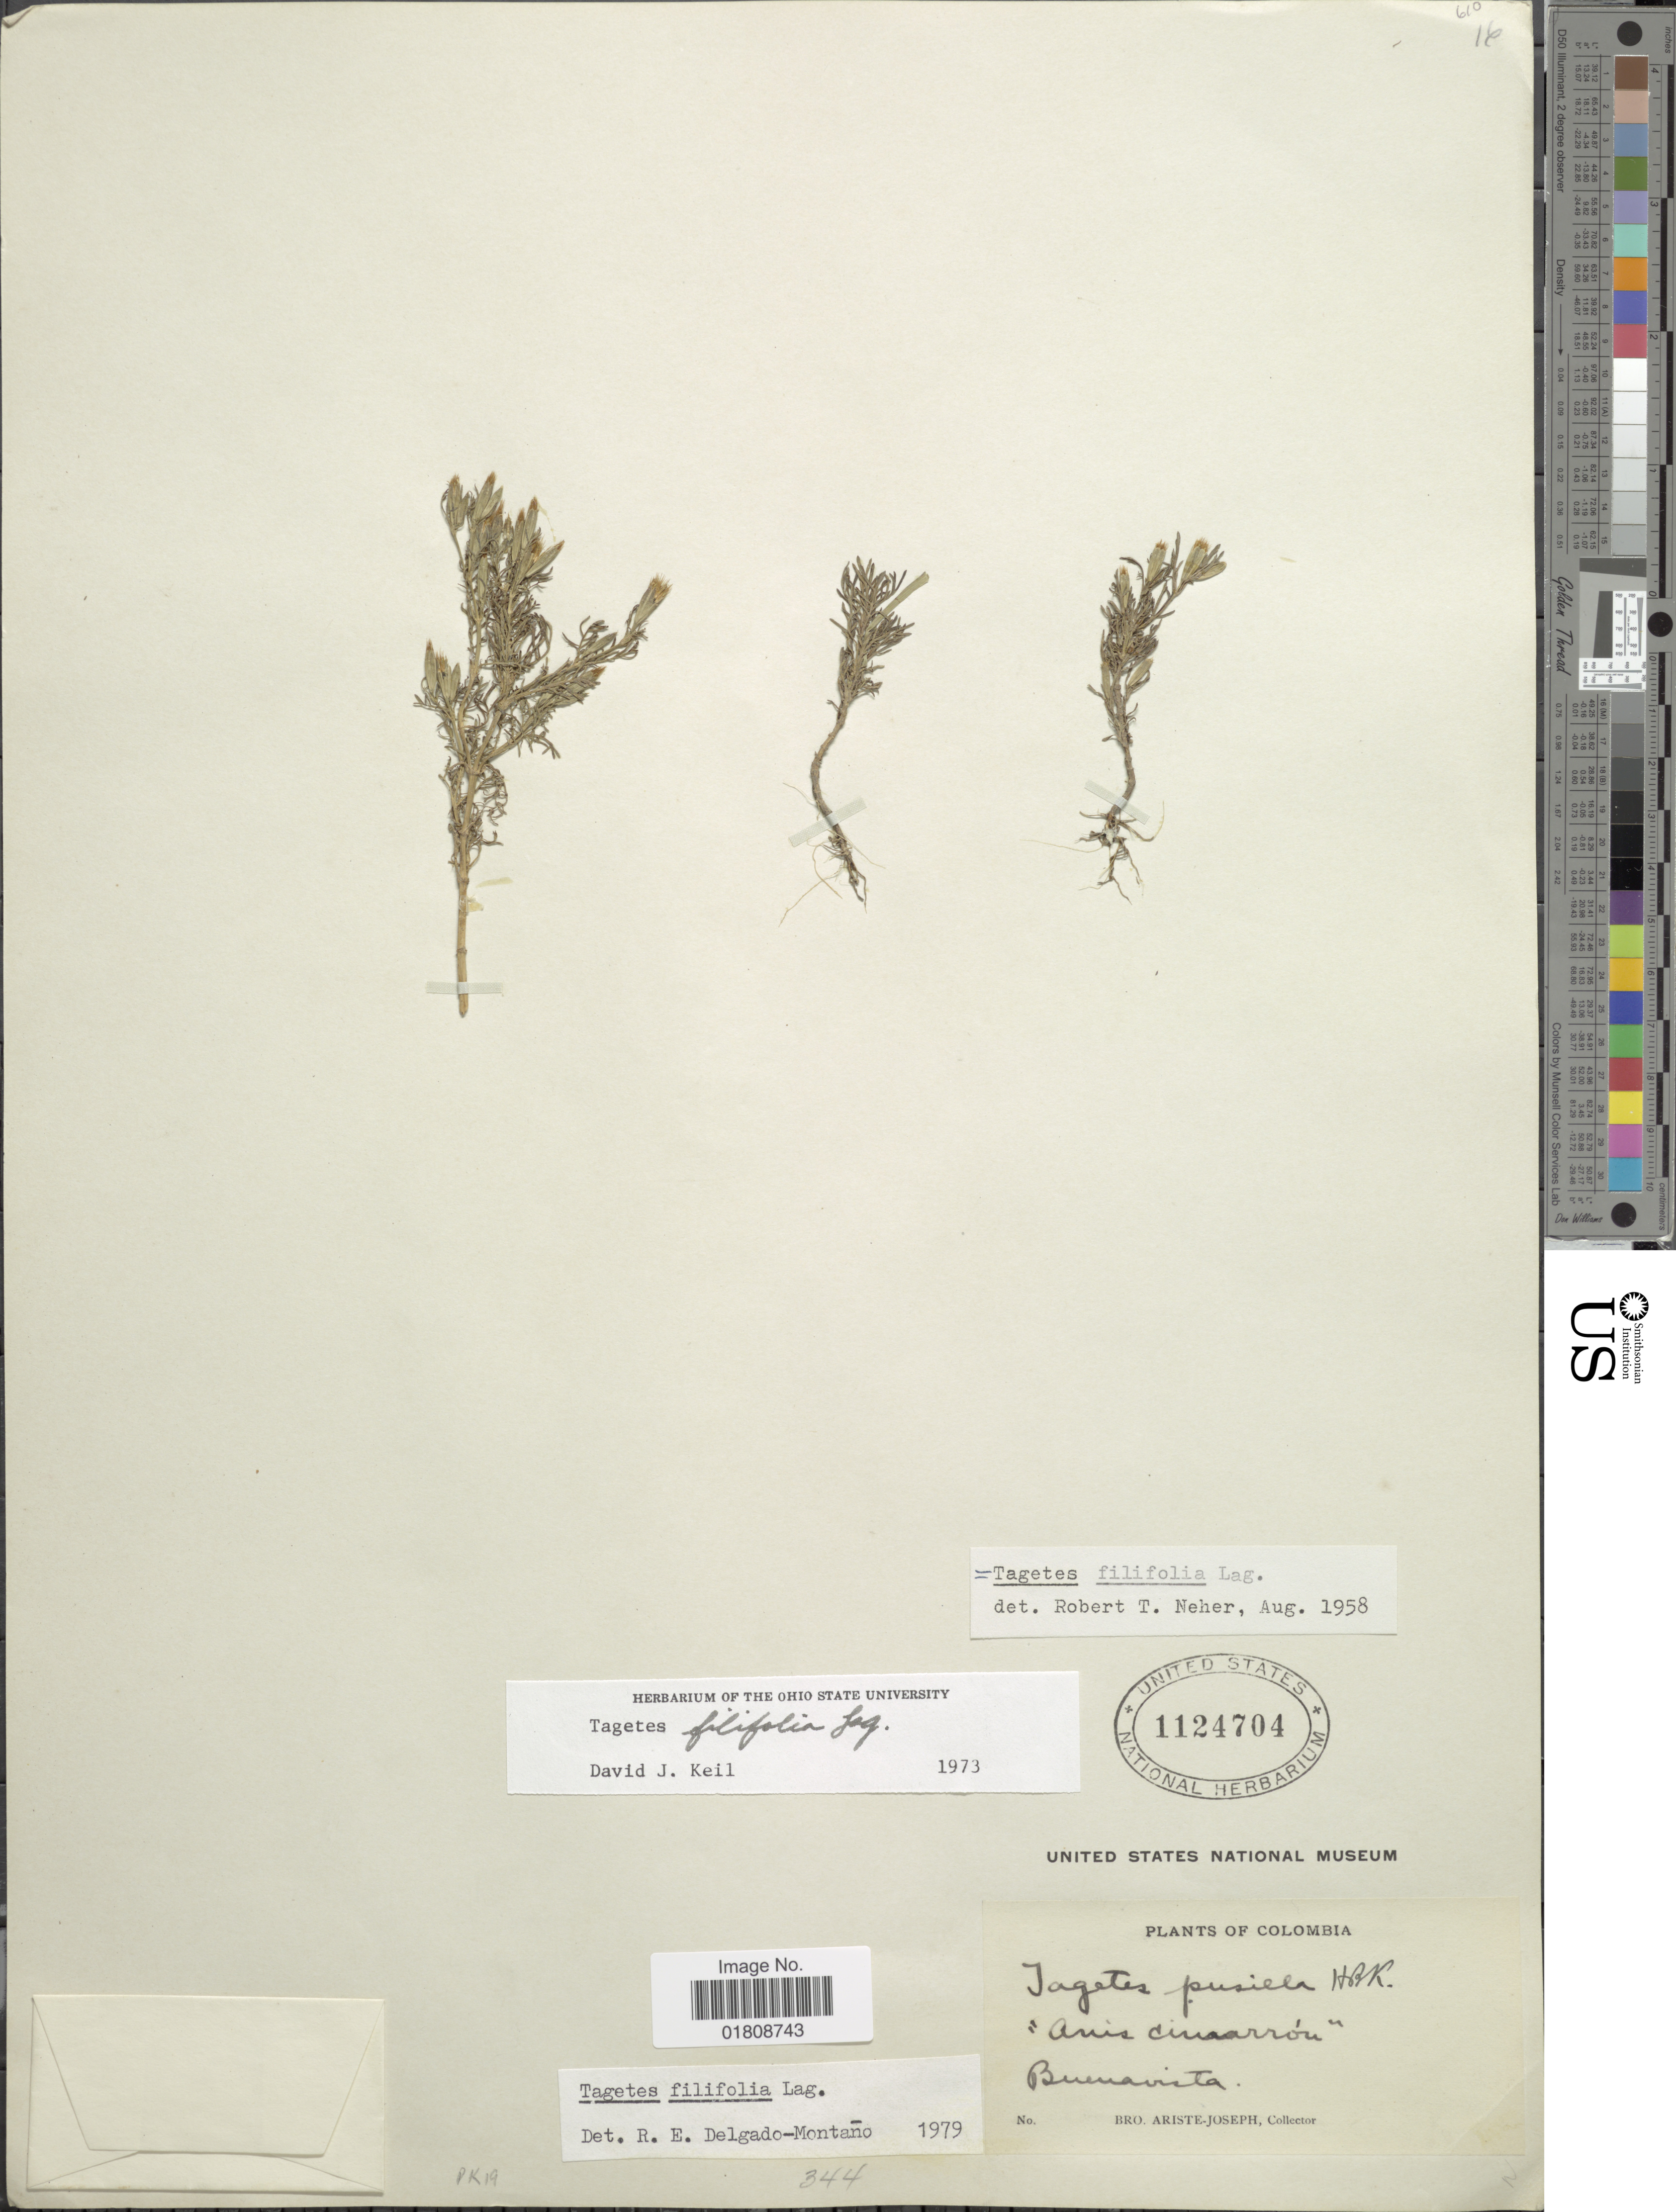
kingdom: Plantae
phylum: Tracheophyta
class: Magnoliopsida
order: Asterales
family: Asteraceae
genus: Tagetes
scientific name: Tagetes filifolia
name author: Lag.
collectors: Bro. Ariste-Joseph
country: Colombia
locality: Buenavista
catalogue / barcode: US 1124704